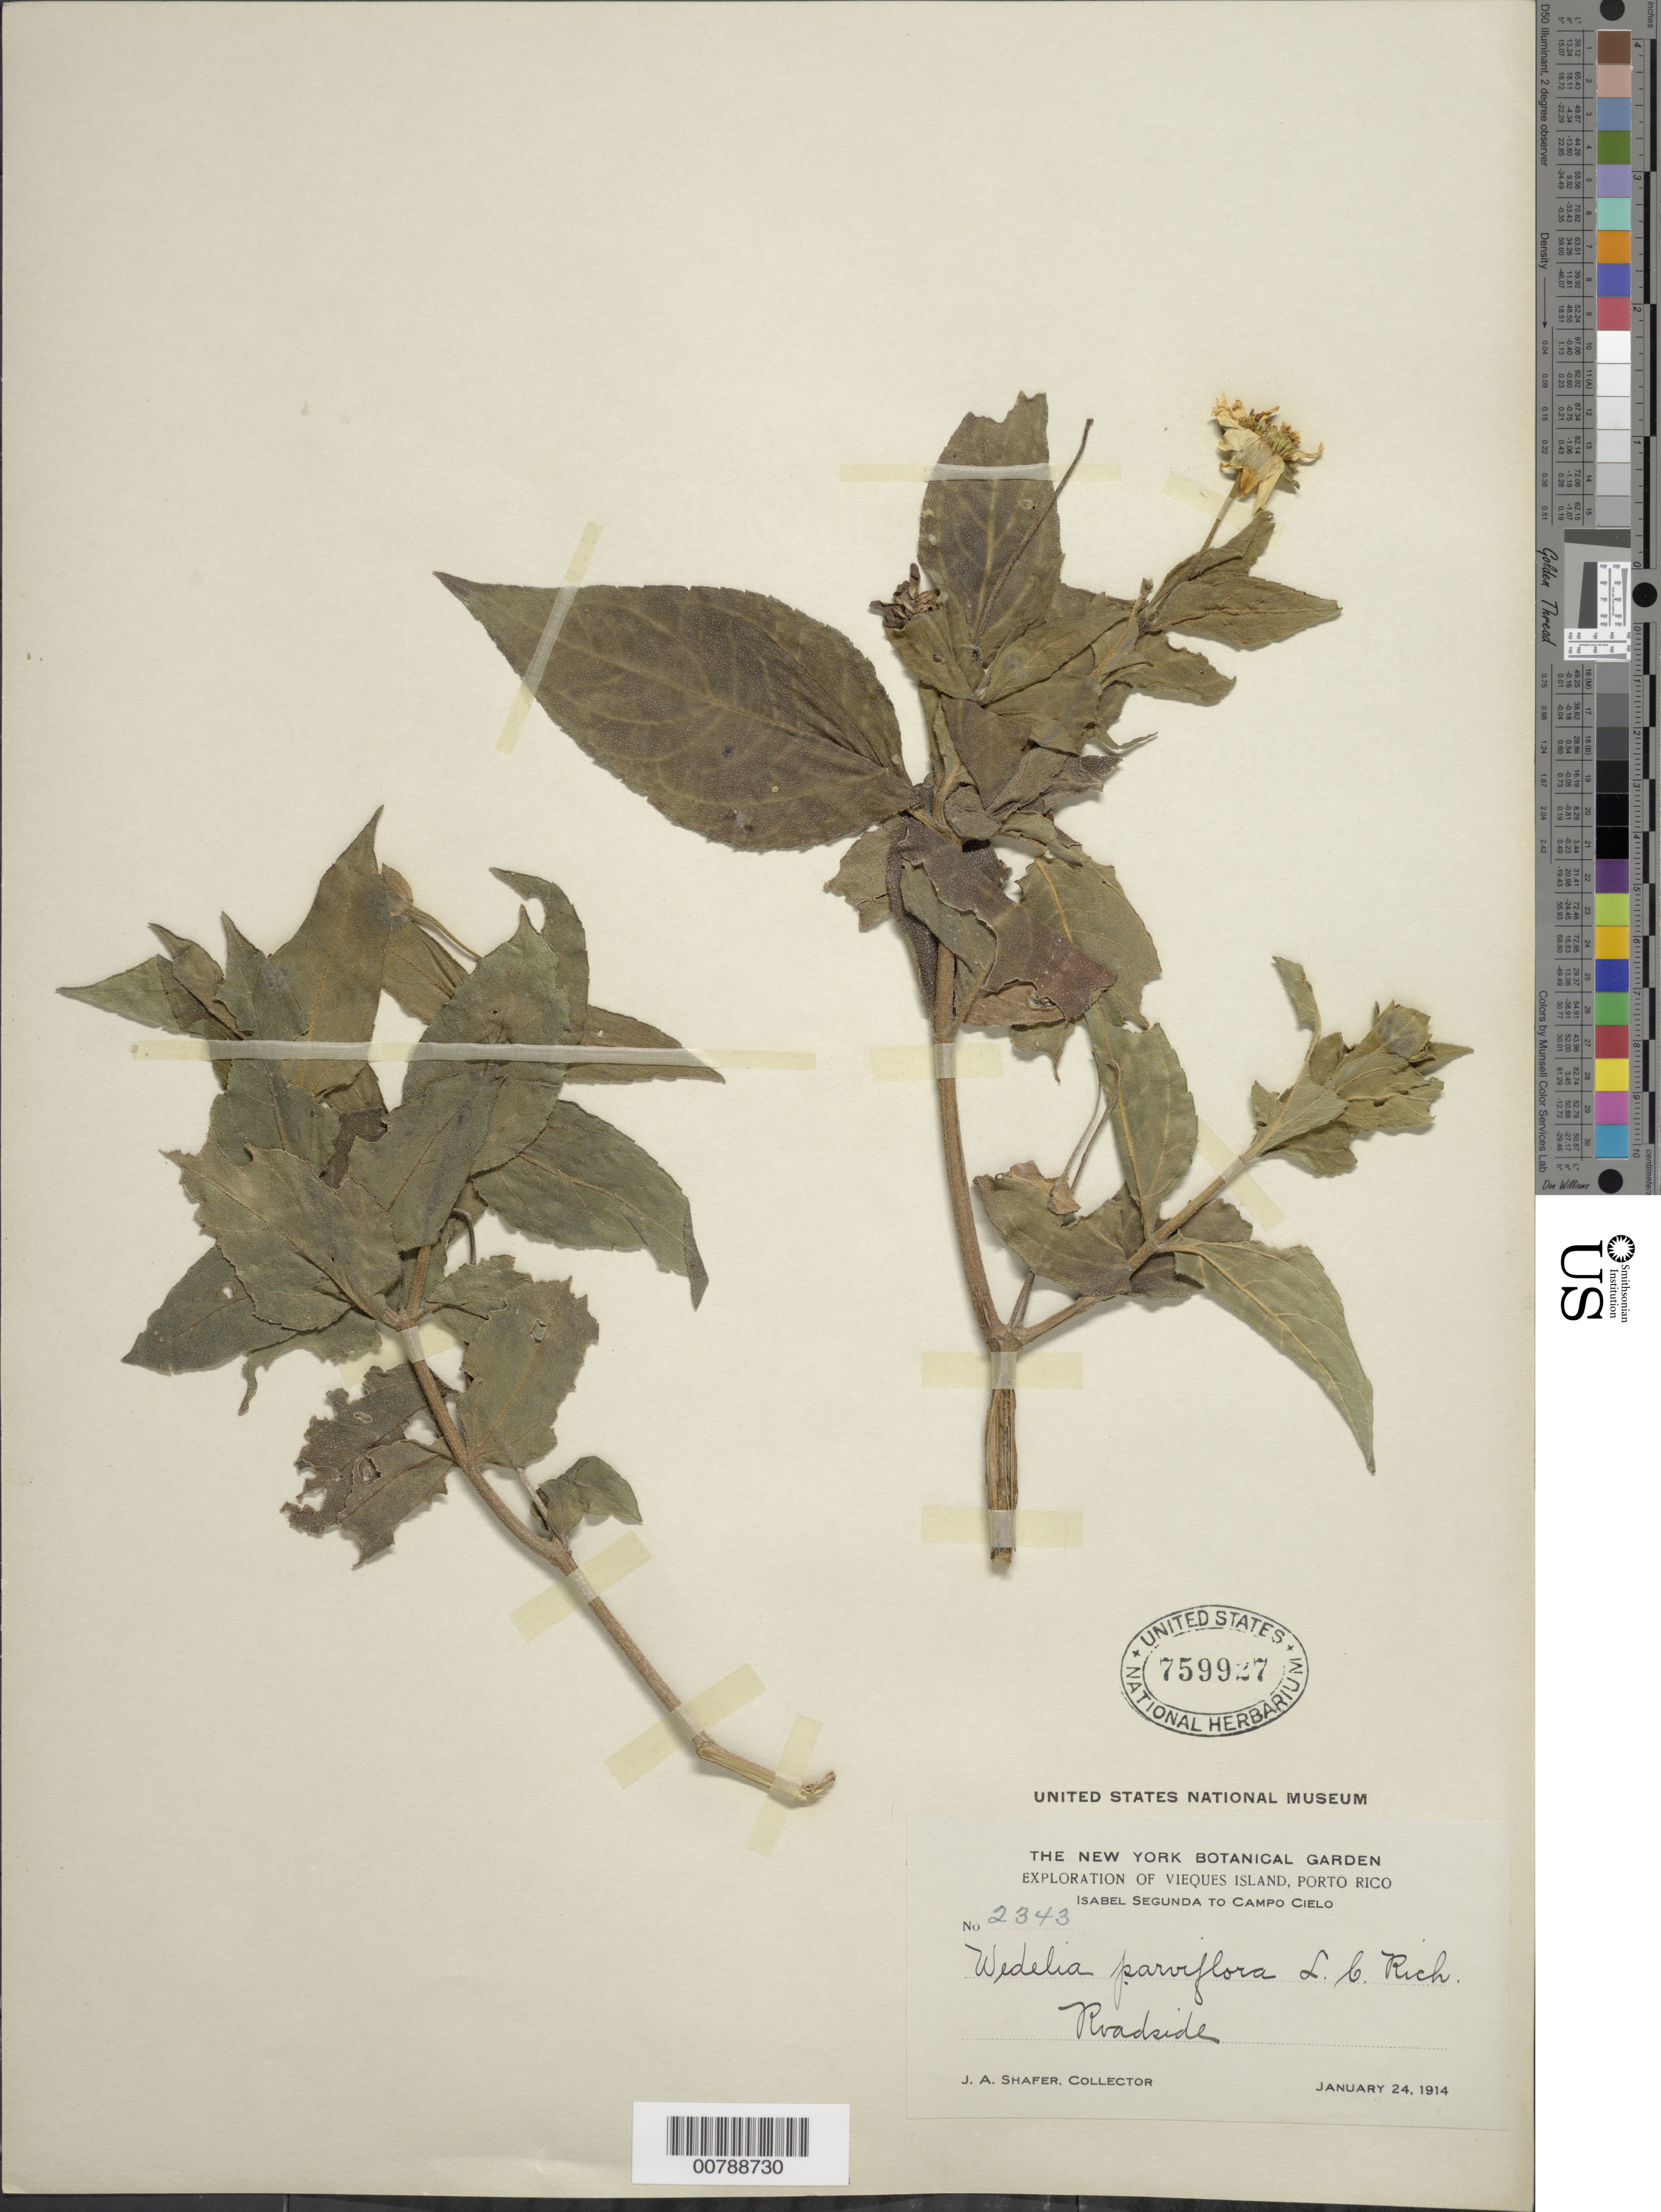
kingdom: Plantae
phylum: Tracheophyta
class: Magnoliopsida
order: Asterales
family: Asteraceae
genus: Wedelia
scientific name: Wedelia calycina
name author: Rich.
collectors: J. A. Shafer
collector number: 2343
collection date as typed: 24 Jan 1914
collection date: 1914-01-24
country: Puerto Rico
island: Vieques I.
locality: Isabel Segunda to Campo Cielo, roadside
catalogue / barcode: US 759927